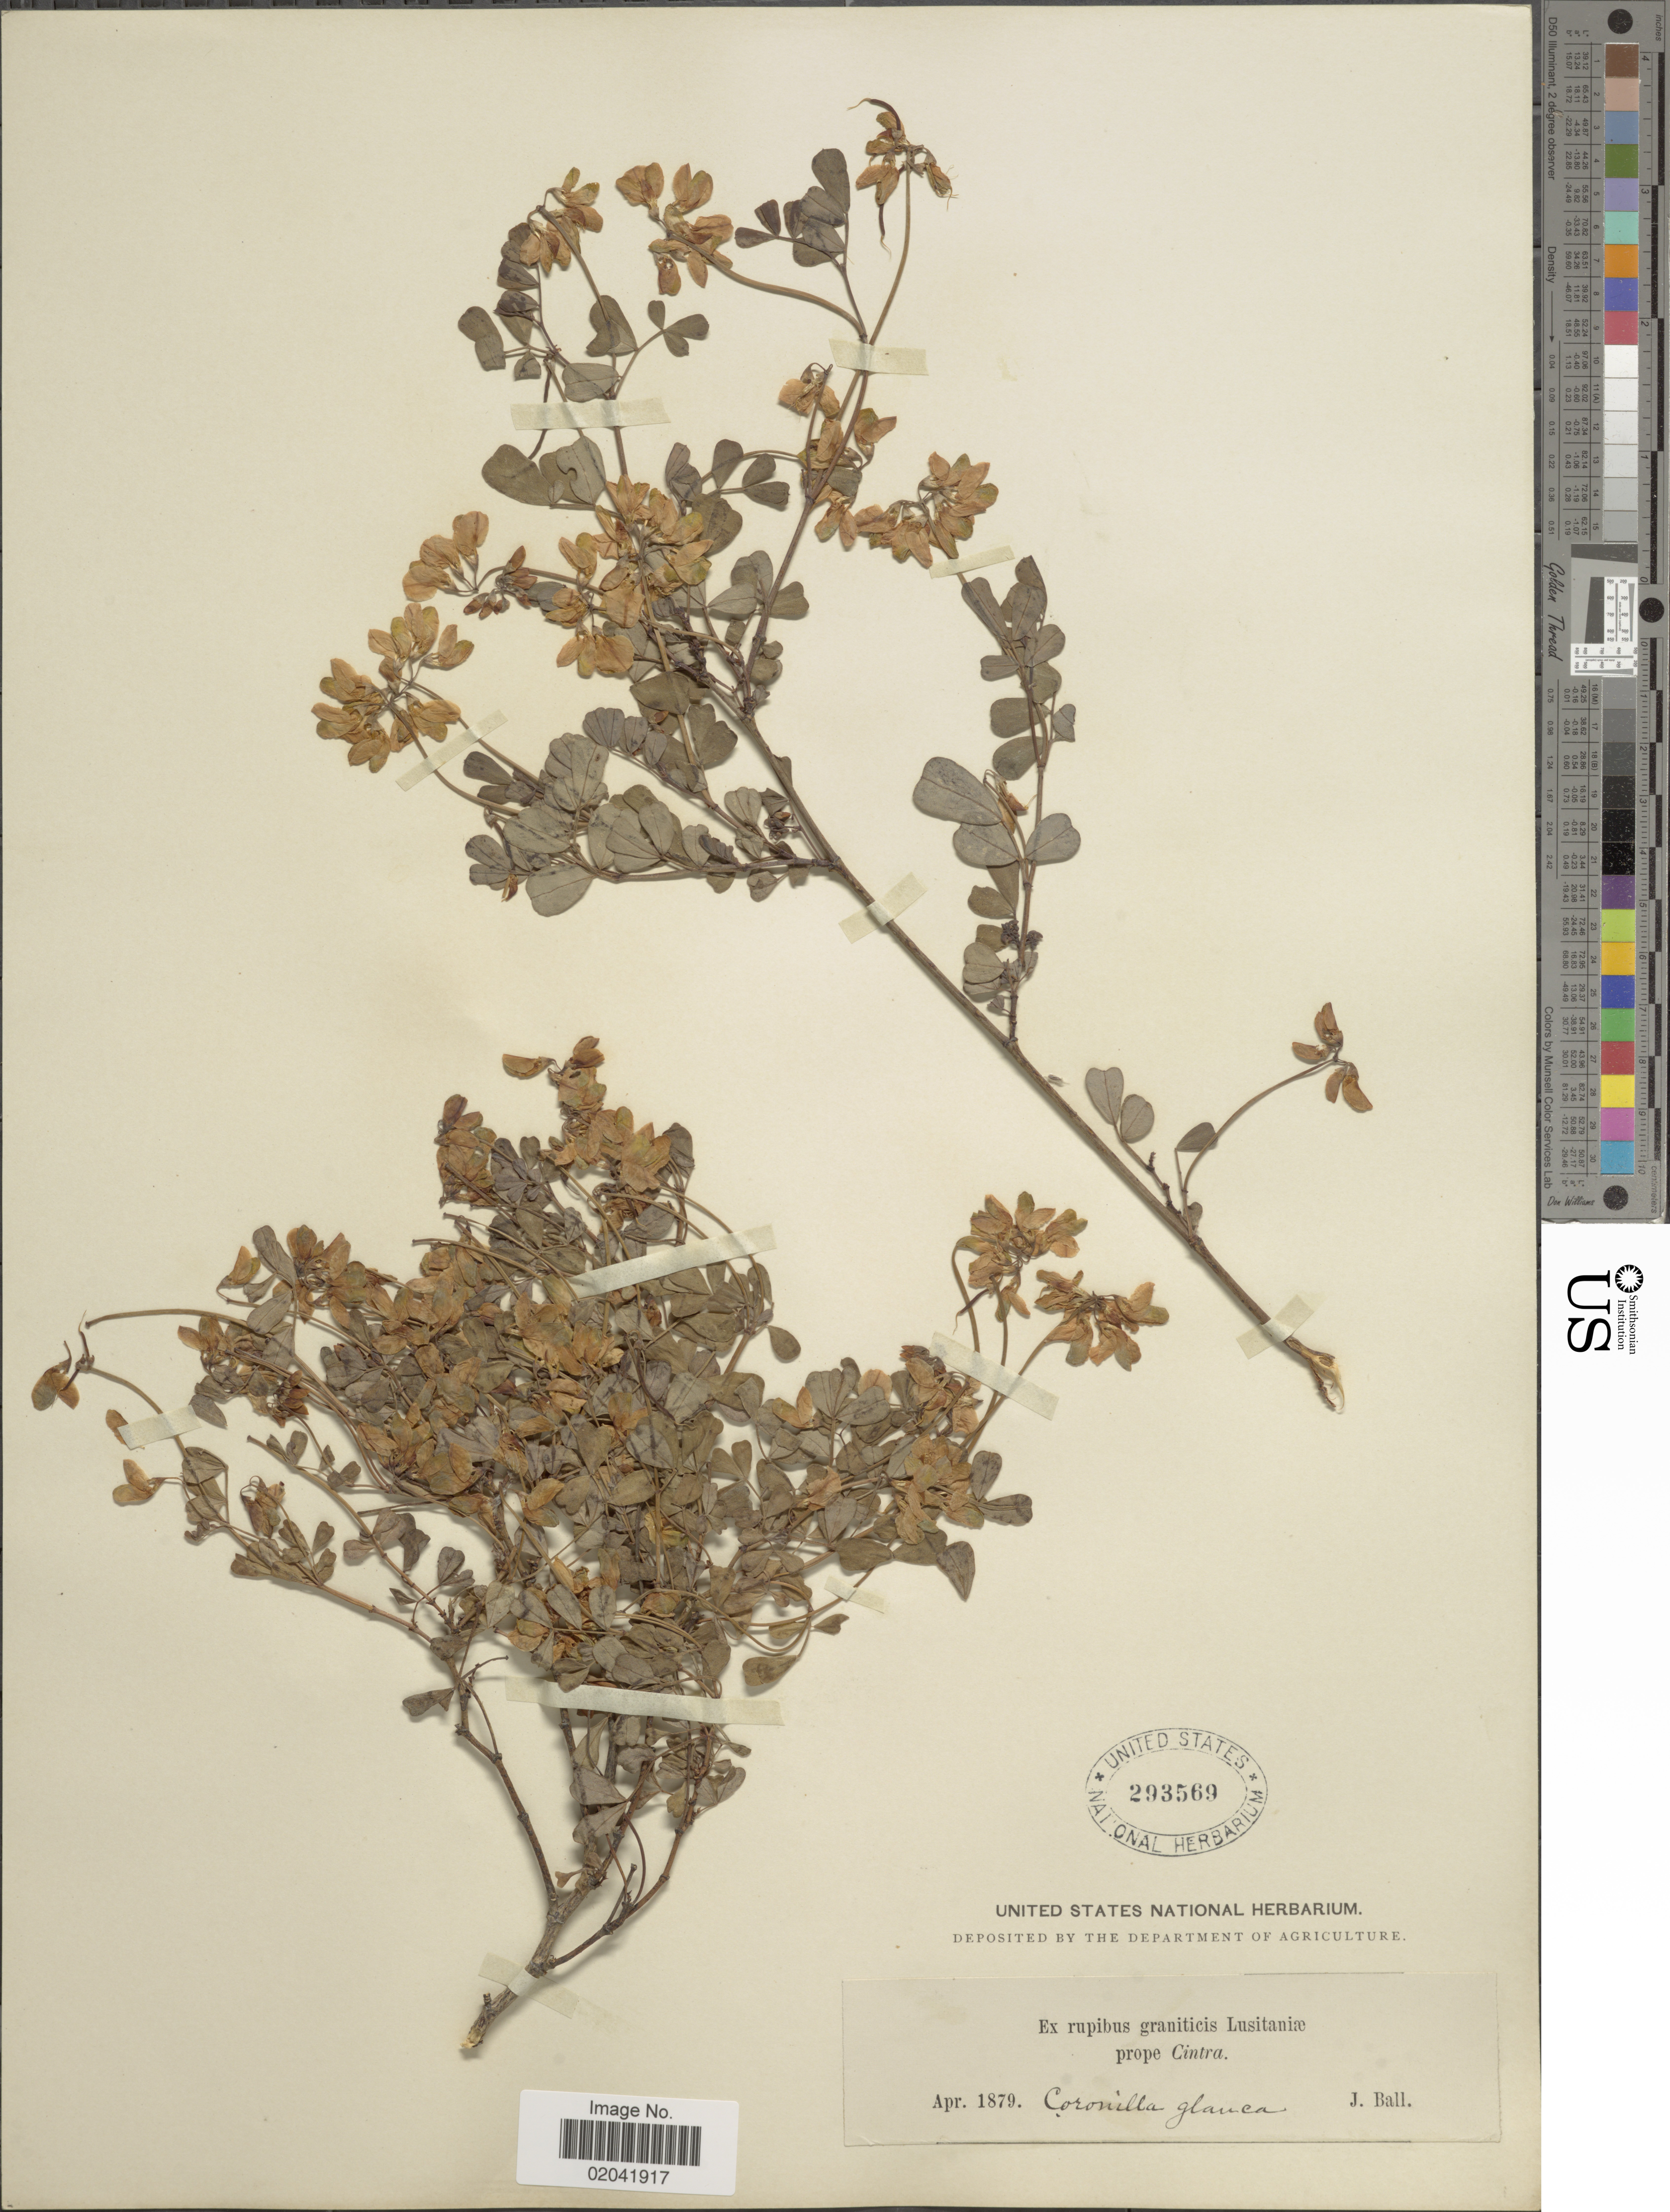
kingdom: Plantae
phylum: Tracheophyta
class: Magnoliopsida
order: Fabales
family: Fabaceae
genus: Coronilla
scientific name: Coronilla glauca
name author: L.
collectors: J. Ball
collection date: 1879-04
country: Portugal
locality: Rupibus graniticis Lusitaniæ prope Cintra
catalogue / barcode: US 293569